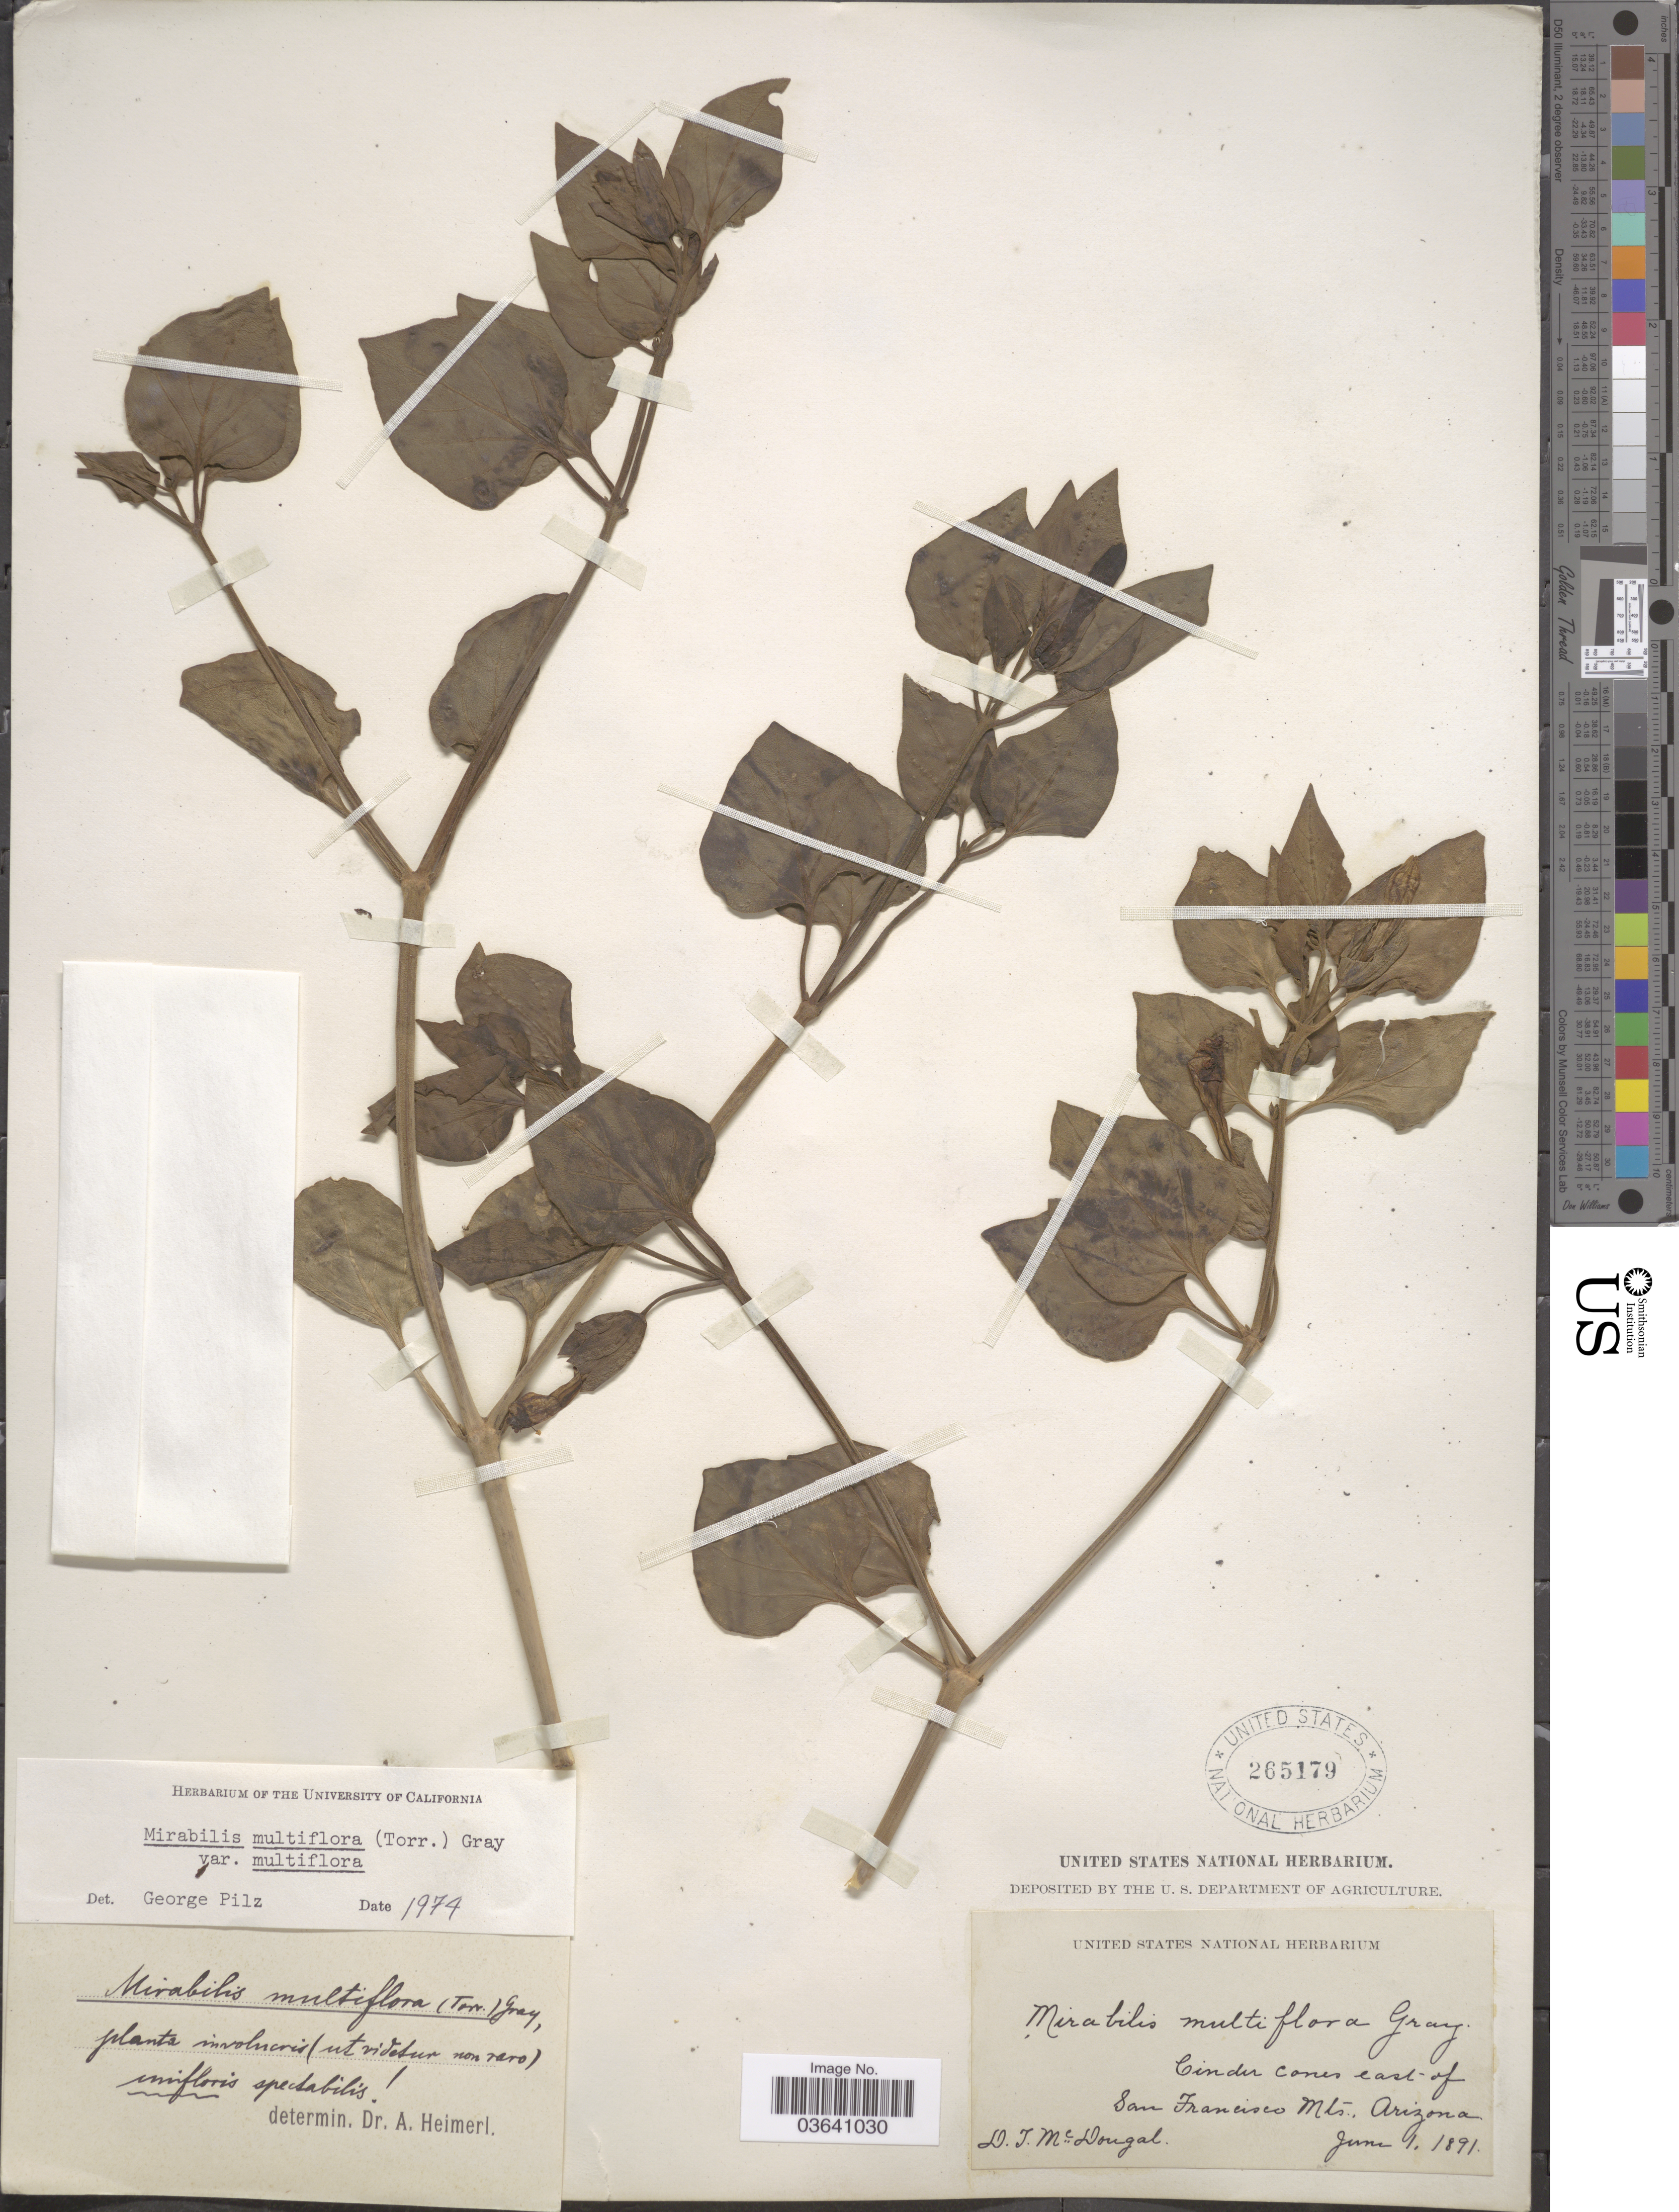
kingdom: Plantae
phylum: Tracheophyta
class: Magnoliopsida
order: Caryophyllales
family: Nyctaginaceae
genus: Mirabilis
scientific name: Mirabilis multiflora var. multiflora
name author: (Torr.) A. Gray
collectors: D. McDougal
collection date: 1891-06-01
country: United States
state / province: Arizona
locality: Cinder cones east of San Francisco Mts.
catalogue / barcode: US 265179